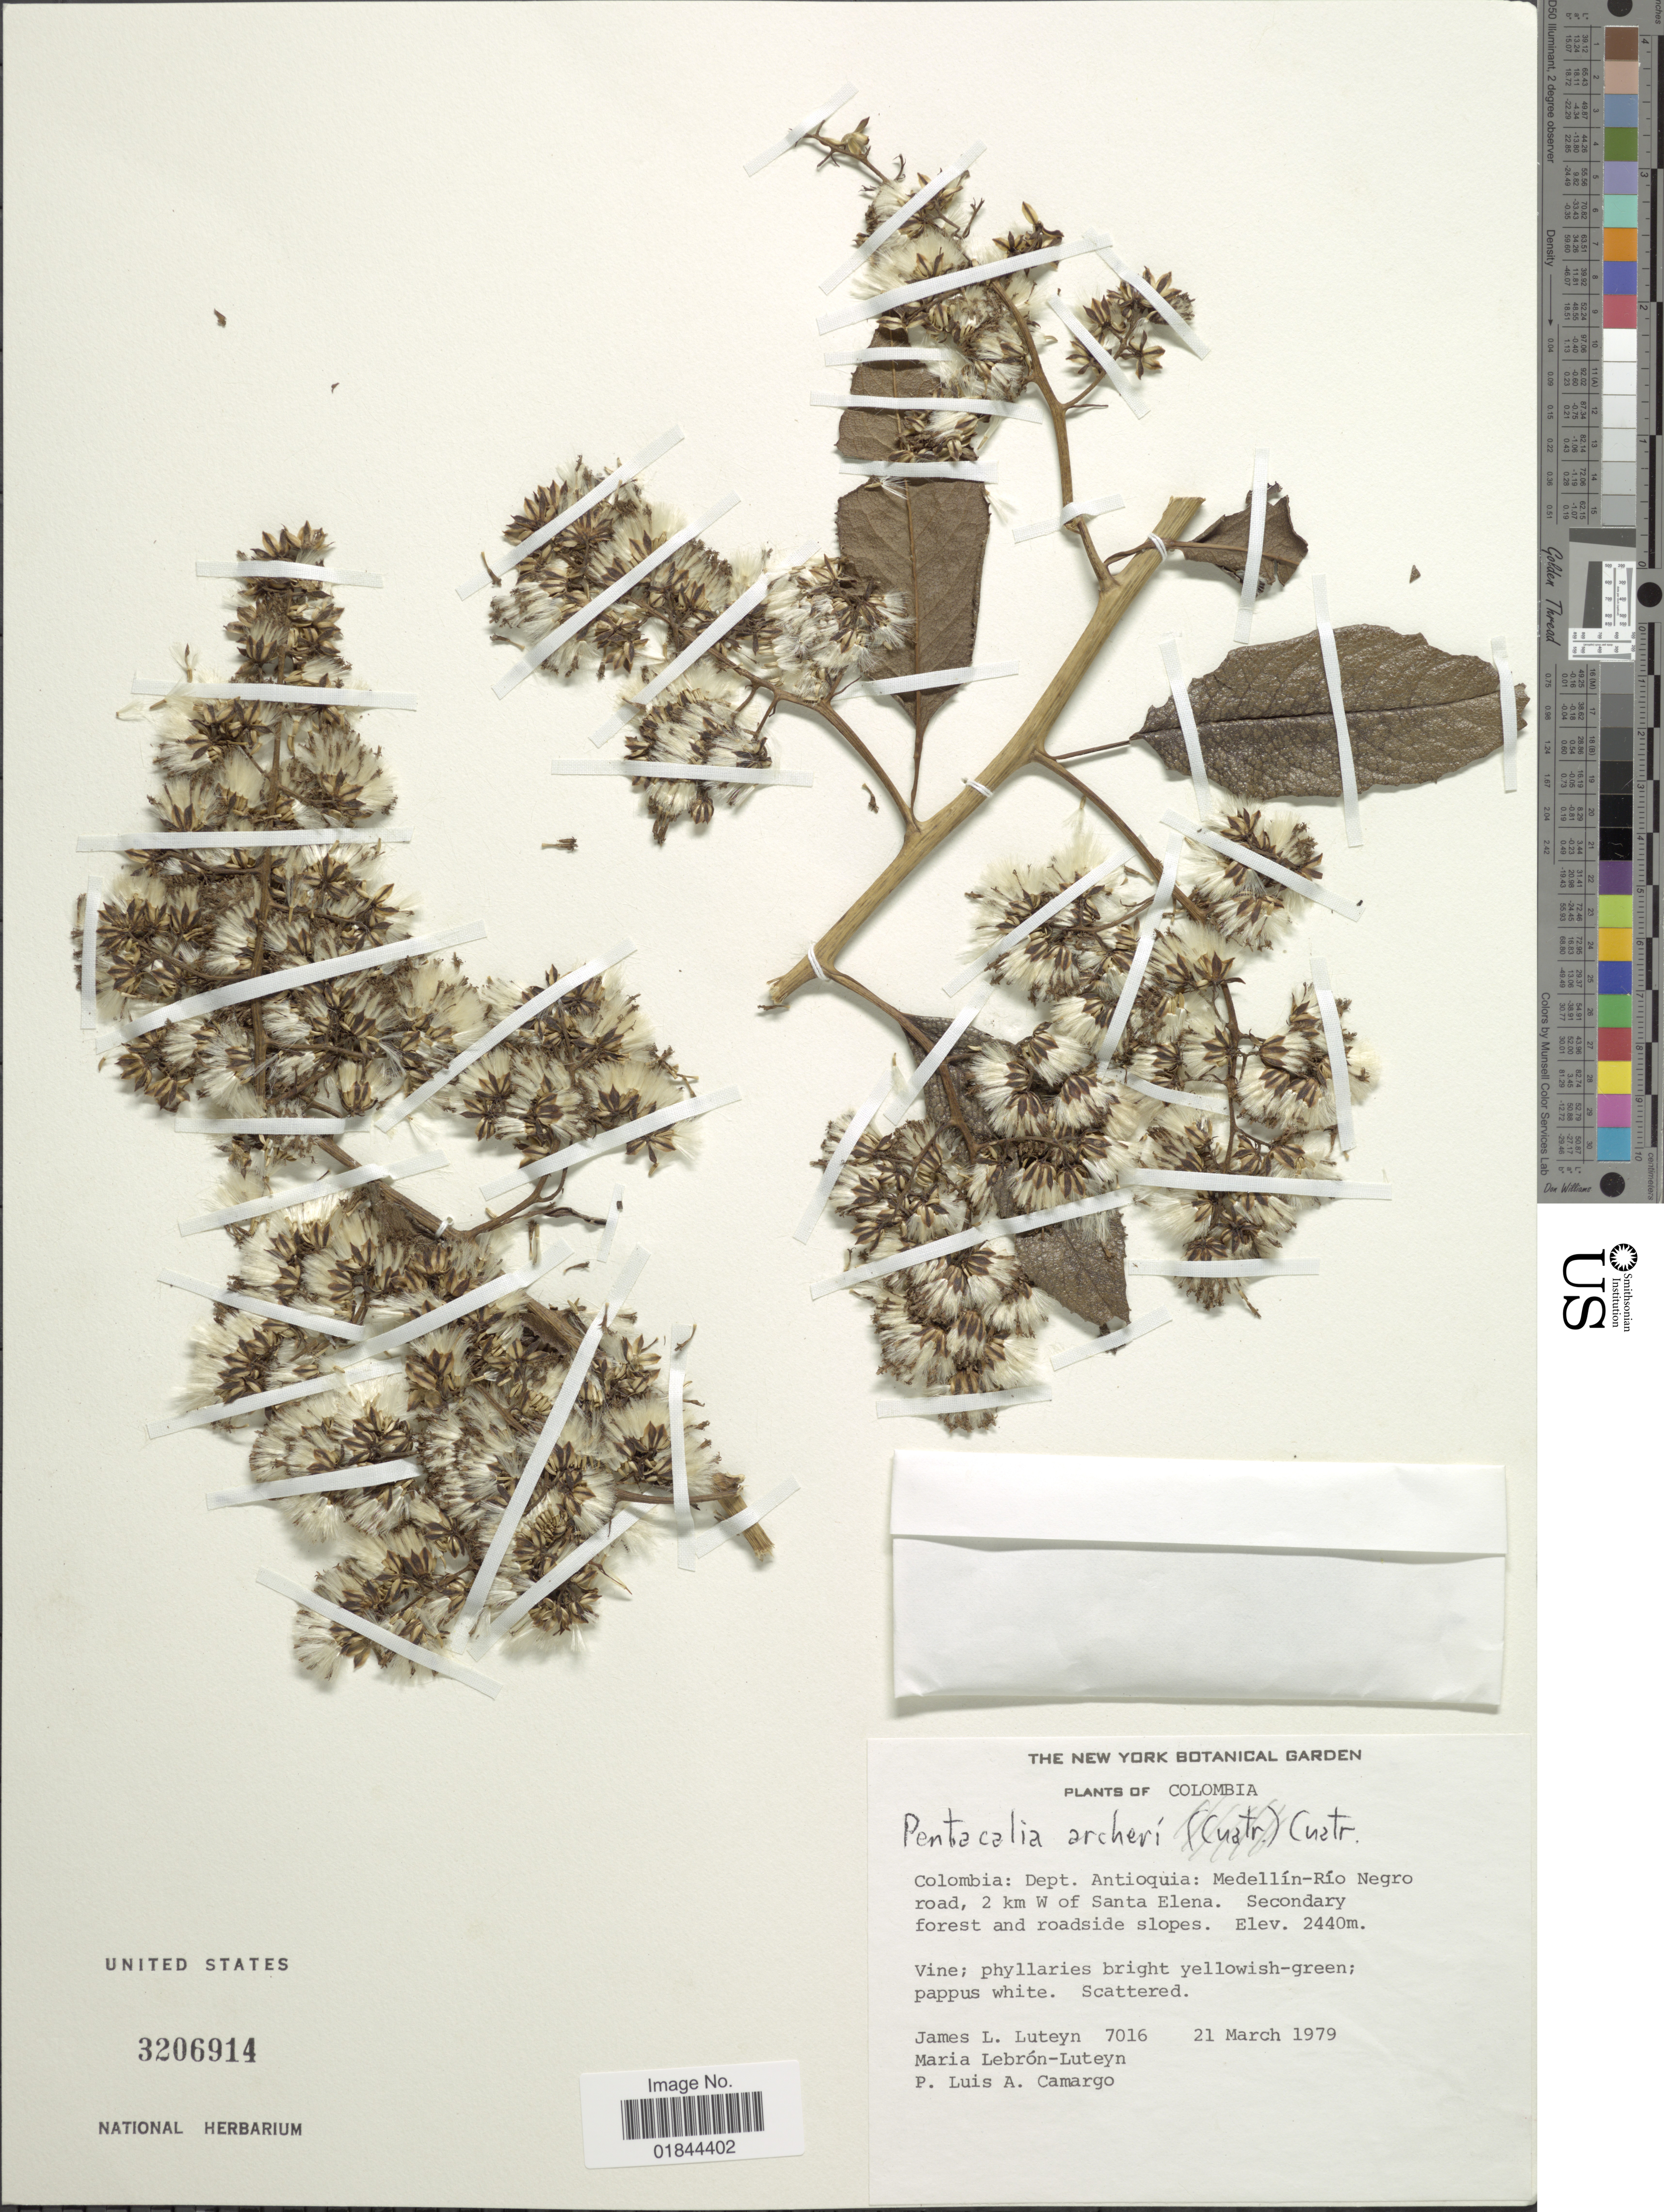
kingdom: Plantae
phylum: Tracheophyta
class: Magnoliopsida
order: Asterales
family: Asteraceae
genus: Pentacalia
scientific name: Pentacalia archeri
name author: (Cuatrec.) Cuatrec.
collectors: J. L. Luteyn, M. L. Lebrón-Luteyn & L. A. Camargo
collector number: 7016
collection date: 1979-03-21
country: Colombia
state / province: Antioquia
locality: Dept. Antioquia: Medellín-Río Negro road, 2 km W of Santa Elena. Secondary forest and roadside slopes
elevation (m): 2440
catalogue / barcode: US 3206914